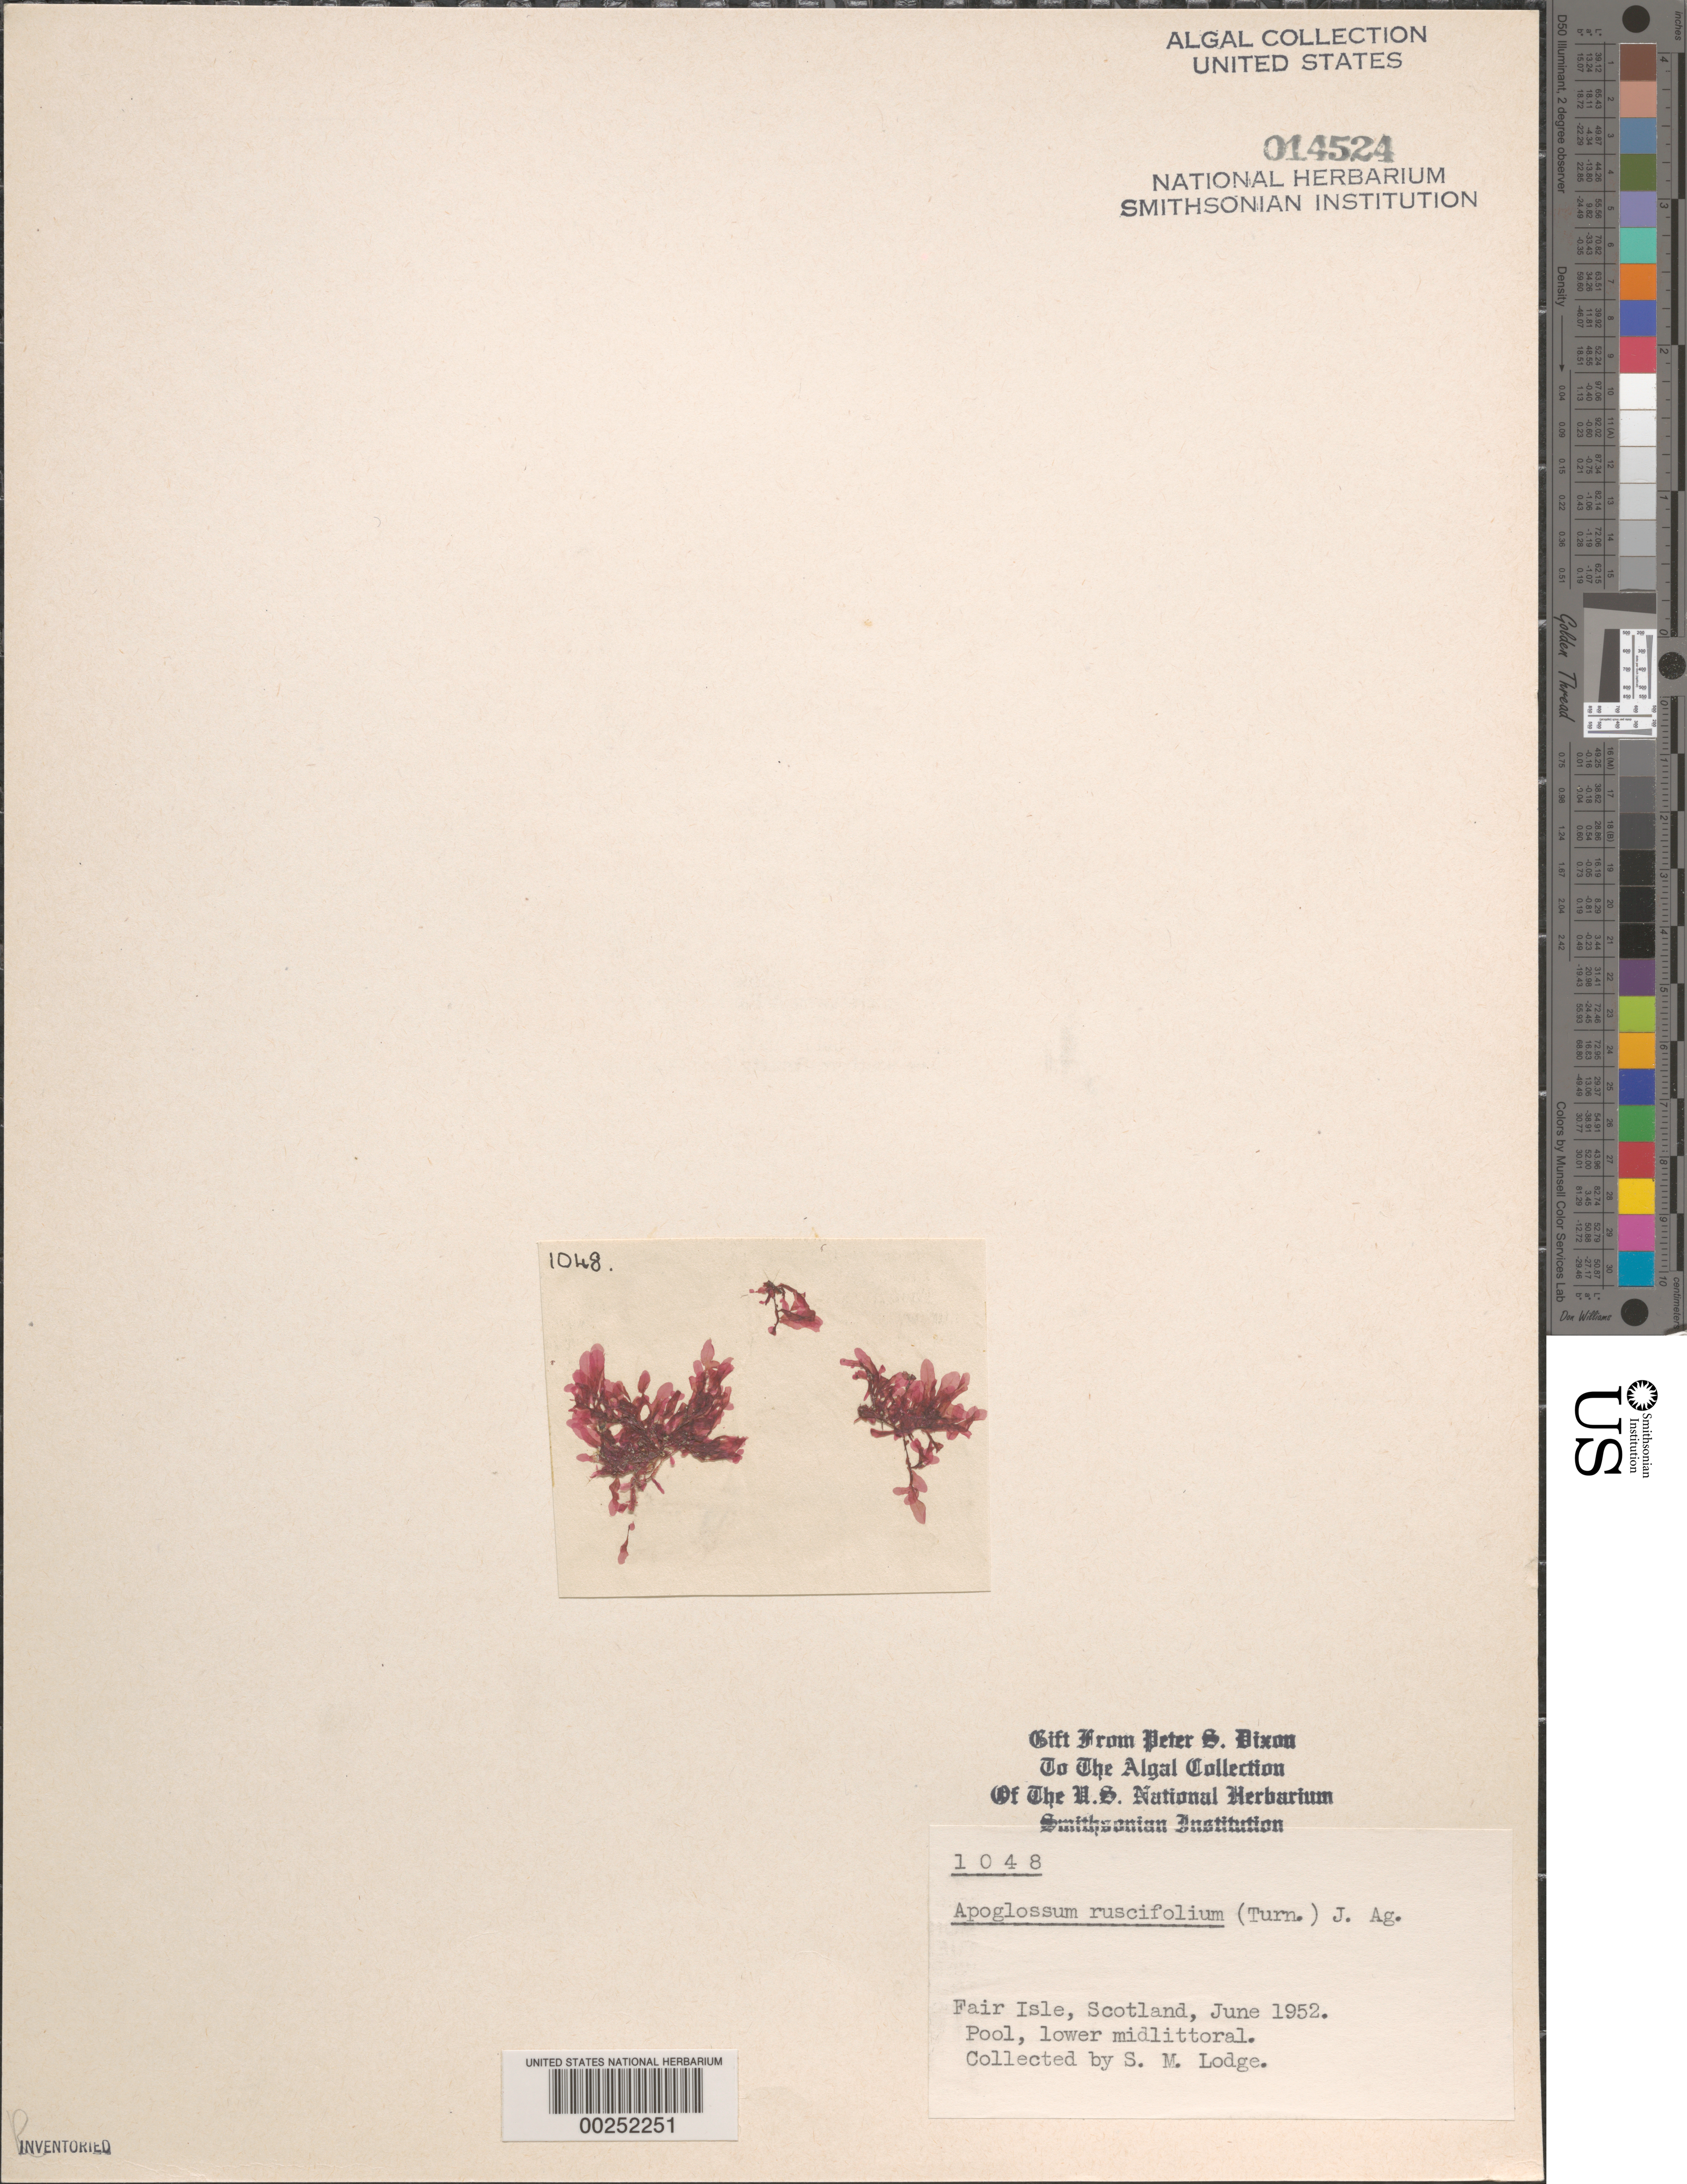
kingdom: Plantae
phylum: Rhodophyta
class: Florideophyceae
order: Ceramiales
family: Delesseriaceae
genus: Apoglossum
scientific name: Apoglossum ruscifolium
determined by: Dixon, P. S.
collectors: S. Lodge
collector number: PSD 1048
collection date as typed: Jun 1952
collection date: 1952-06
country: United Kingdom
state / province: Scotland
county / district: Shetland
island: Fair Isle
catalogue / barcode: US 14524